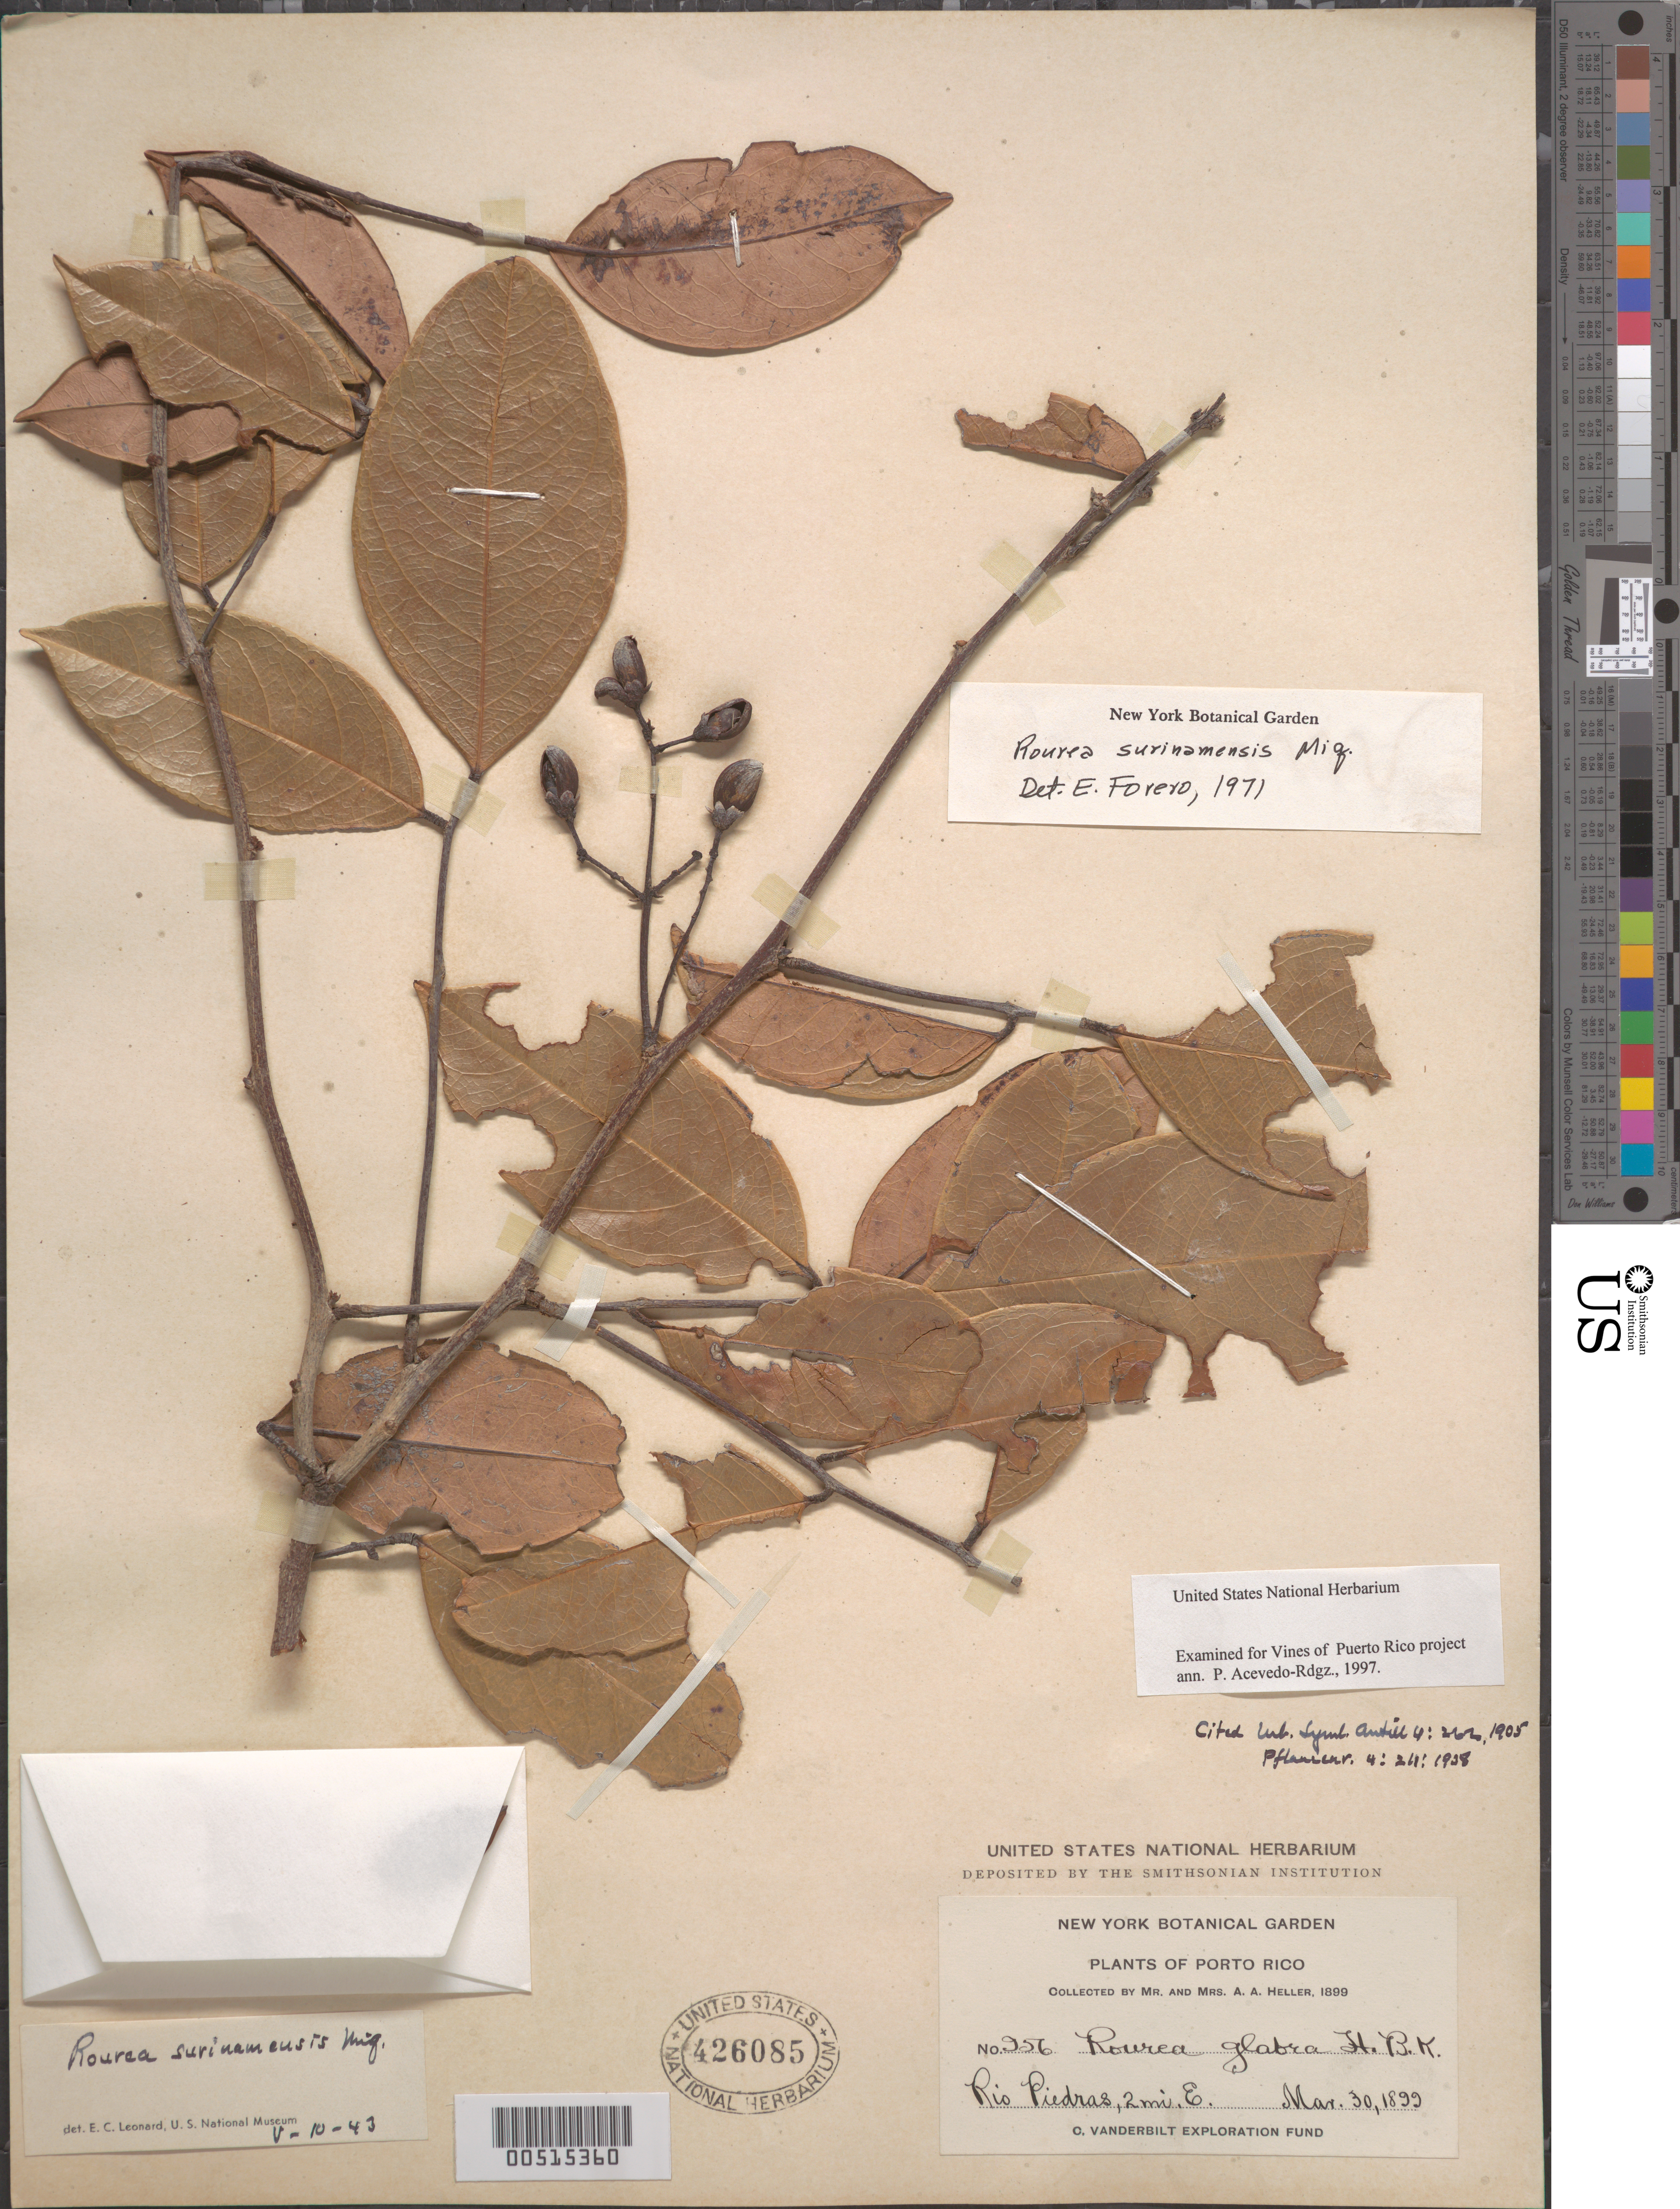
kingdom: Plantae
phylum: Tracheophyta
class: Magnoliopsida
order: Oxalidales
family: Connaraceae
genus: Rourea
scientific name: Rourea surinamensis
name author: Miq.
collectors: A. A. Heller & E. G. Heller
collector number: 956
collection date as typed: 30 Mar 1899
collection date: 1899-03-30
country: Puerto Rico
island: Greater Antilles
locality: Rio Piedras, 2 mi E of.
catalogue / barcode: US 426085